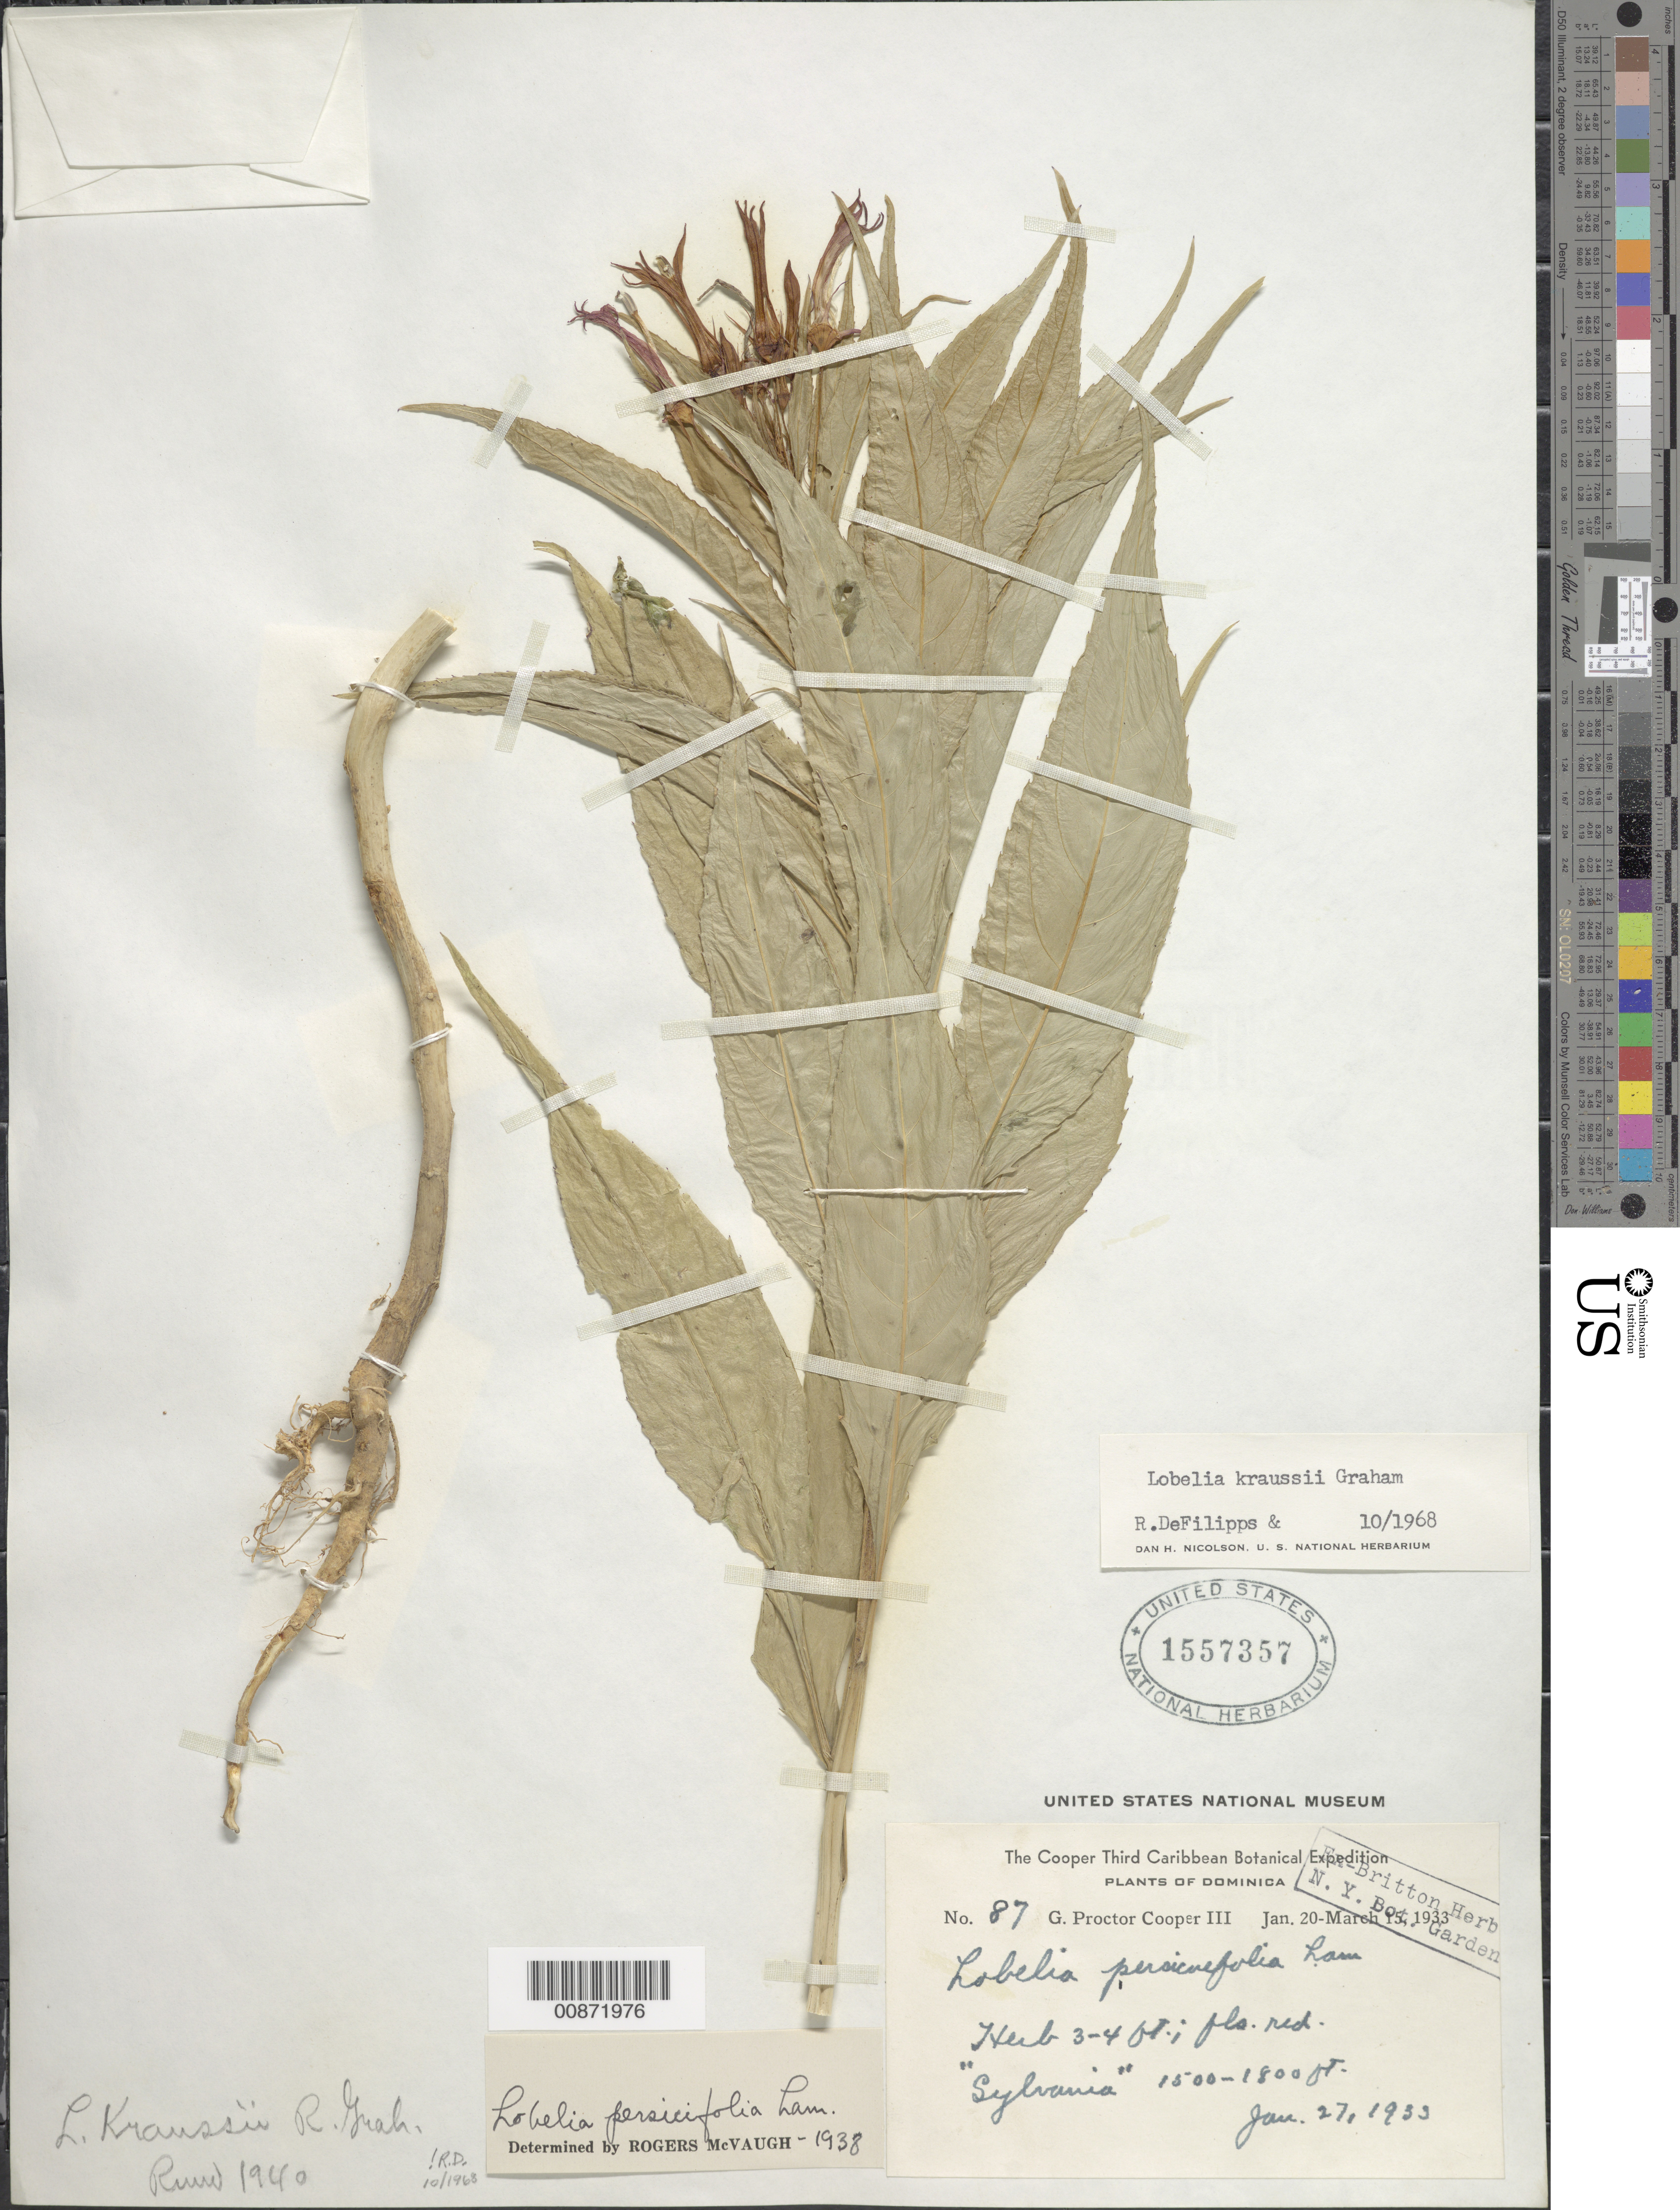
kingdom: Plantae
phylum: Tracheophyta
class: Magnoliopsida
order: Asterales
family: Campanulaceae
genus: Lobelia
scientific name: Lobelia kraussii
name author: Graham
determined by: Rund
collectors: G. Cooper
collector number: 87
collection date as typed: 27 Jan 1933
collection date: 1933-01-27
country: Dominica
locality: "Sylvania"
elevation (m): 457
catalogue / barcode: US 1557357